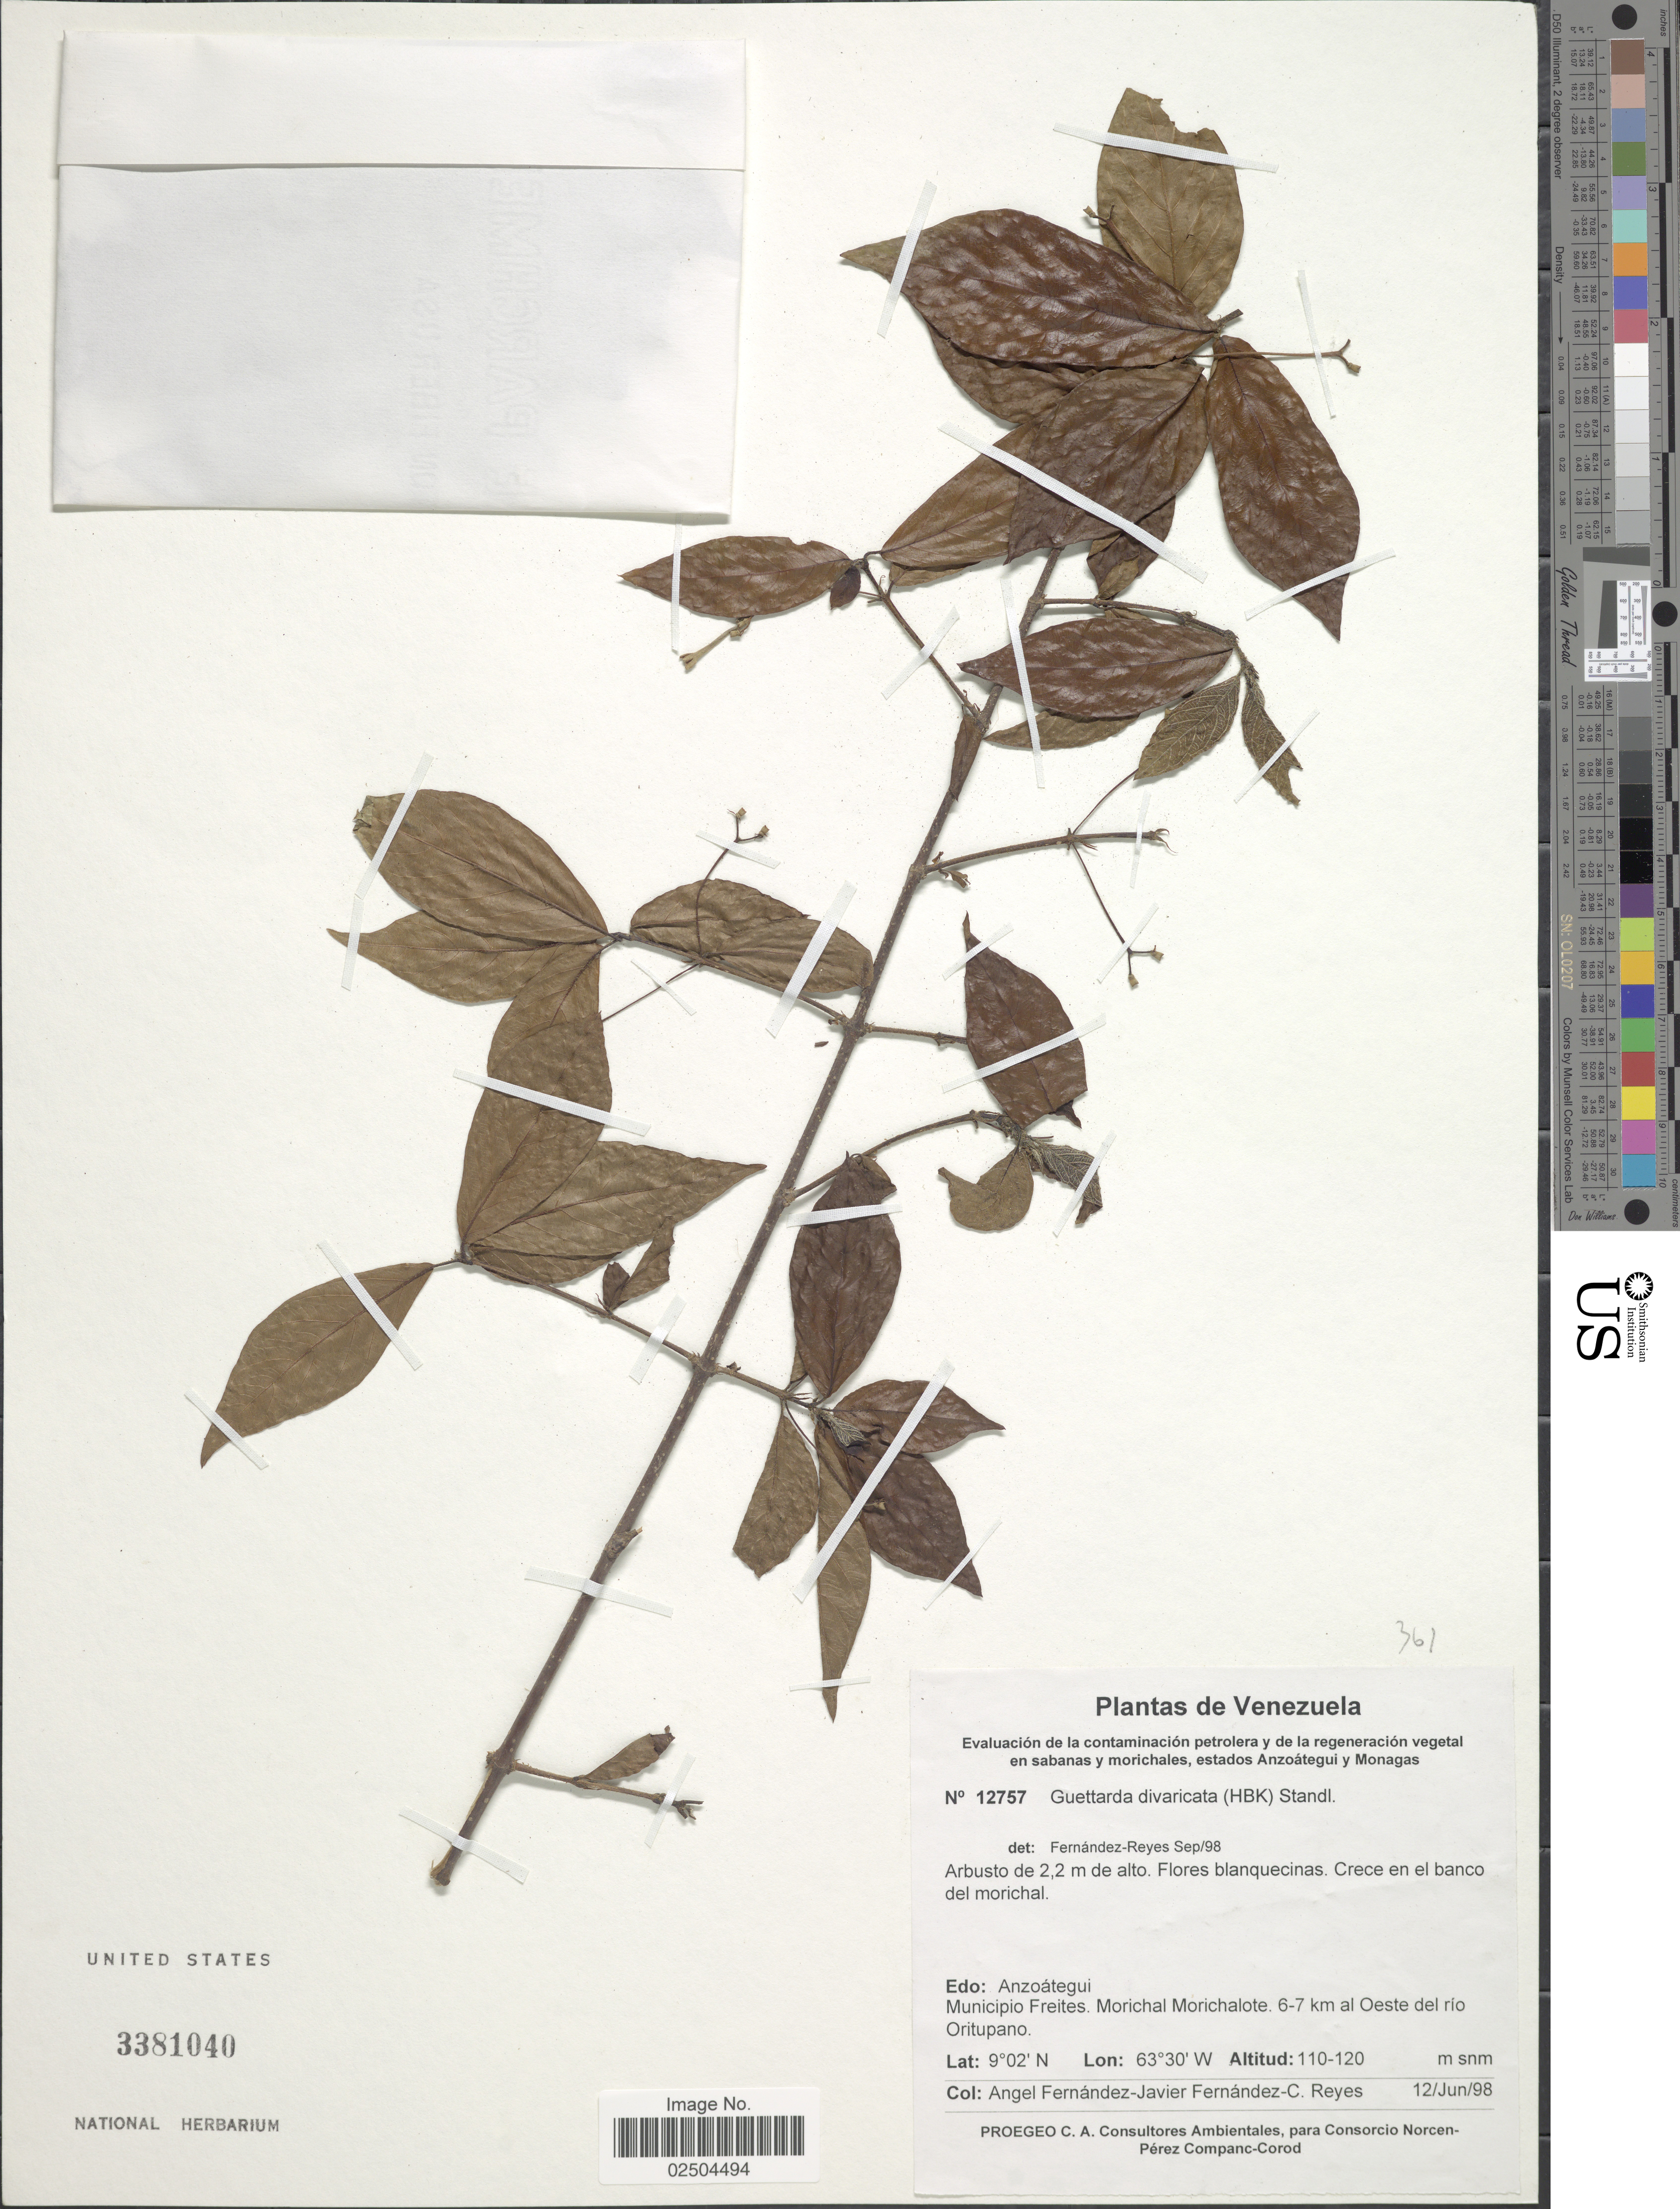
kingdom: Plantae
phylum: Tracheophyta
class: Magnoliopsida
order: Gentianales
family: Rubiaceae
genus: Guettarda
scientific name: Guettarda divaricata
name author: (Humb. & Bonpl. ex Roem. & Schult.) Standl.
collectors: Á. Fernández, J. Fernández & C. Reyes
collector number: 12757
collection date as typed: Transcribed d/m/y: 12/6/98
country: Venezuela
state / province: Anzoategui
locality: Edo: Anzoategui, Municipio Freitas, Morichal Morichlote, 6-7 km al Oeste del rio Oritupano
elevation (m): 110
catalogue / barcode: US 3381040